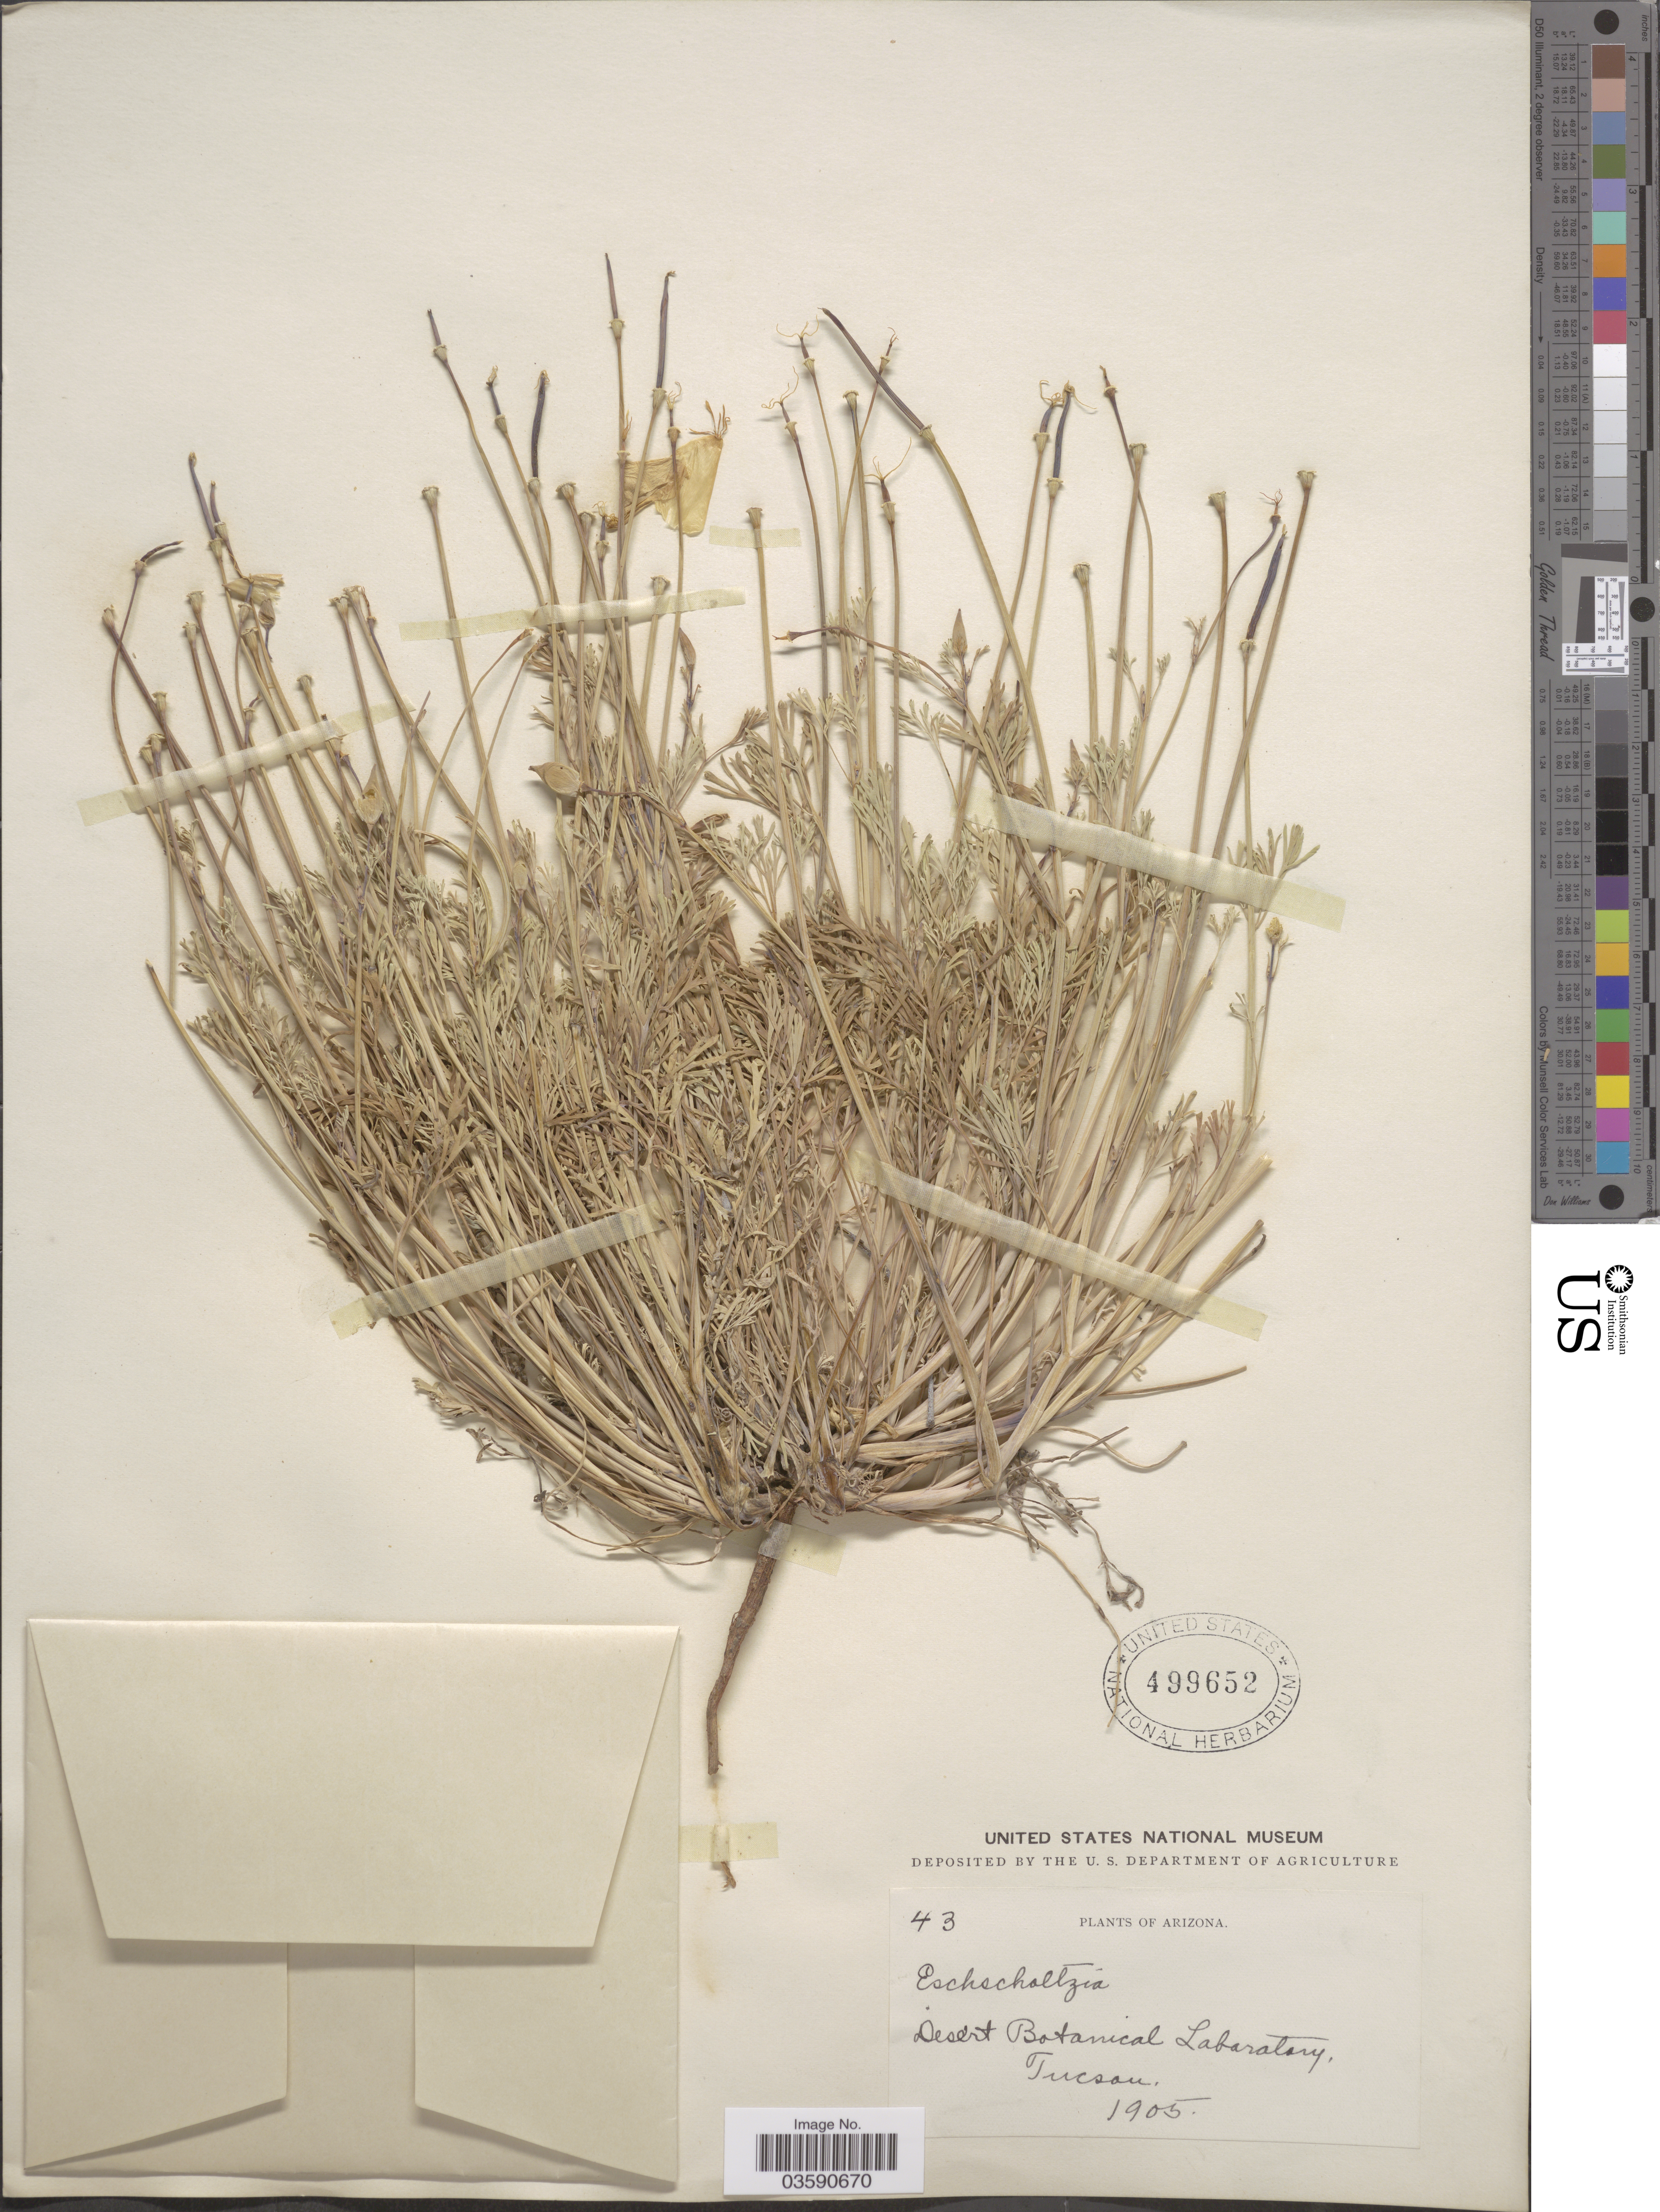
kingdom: Plantae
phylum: Tracheophyta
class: Magnoliopsida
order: Ranunculales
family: Papaveraceae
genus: Eschscholzia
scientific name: Eschscholzia mexicana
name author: Greene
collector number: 43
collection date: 1905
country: United States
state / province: Arizona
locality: Desert Botanical Labaratory. Tucson.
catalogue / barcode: US 499652